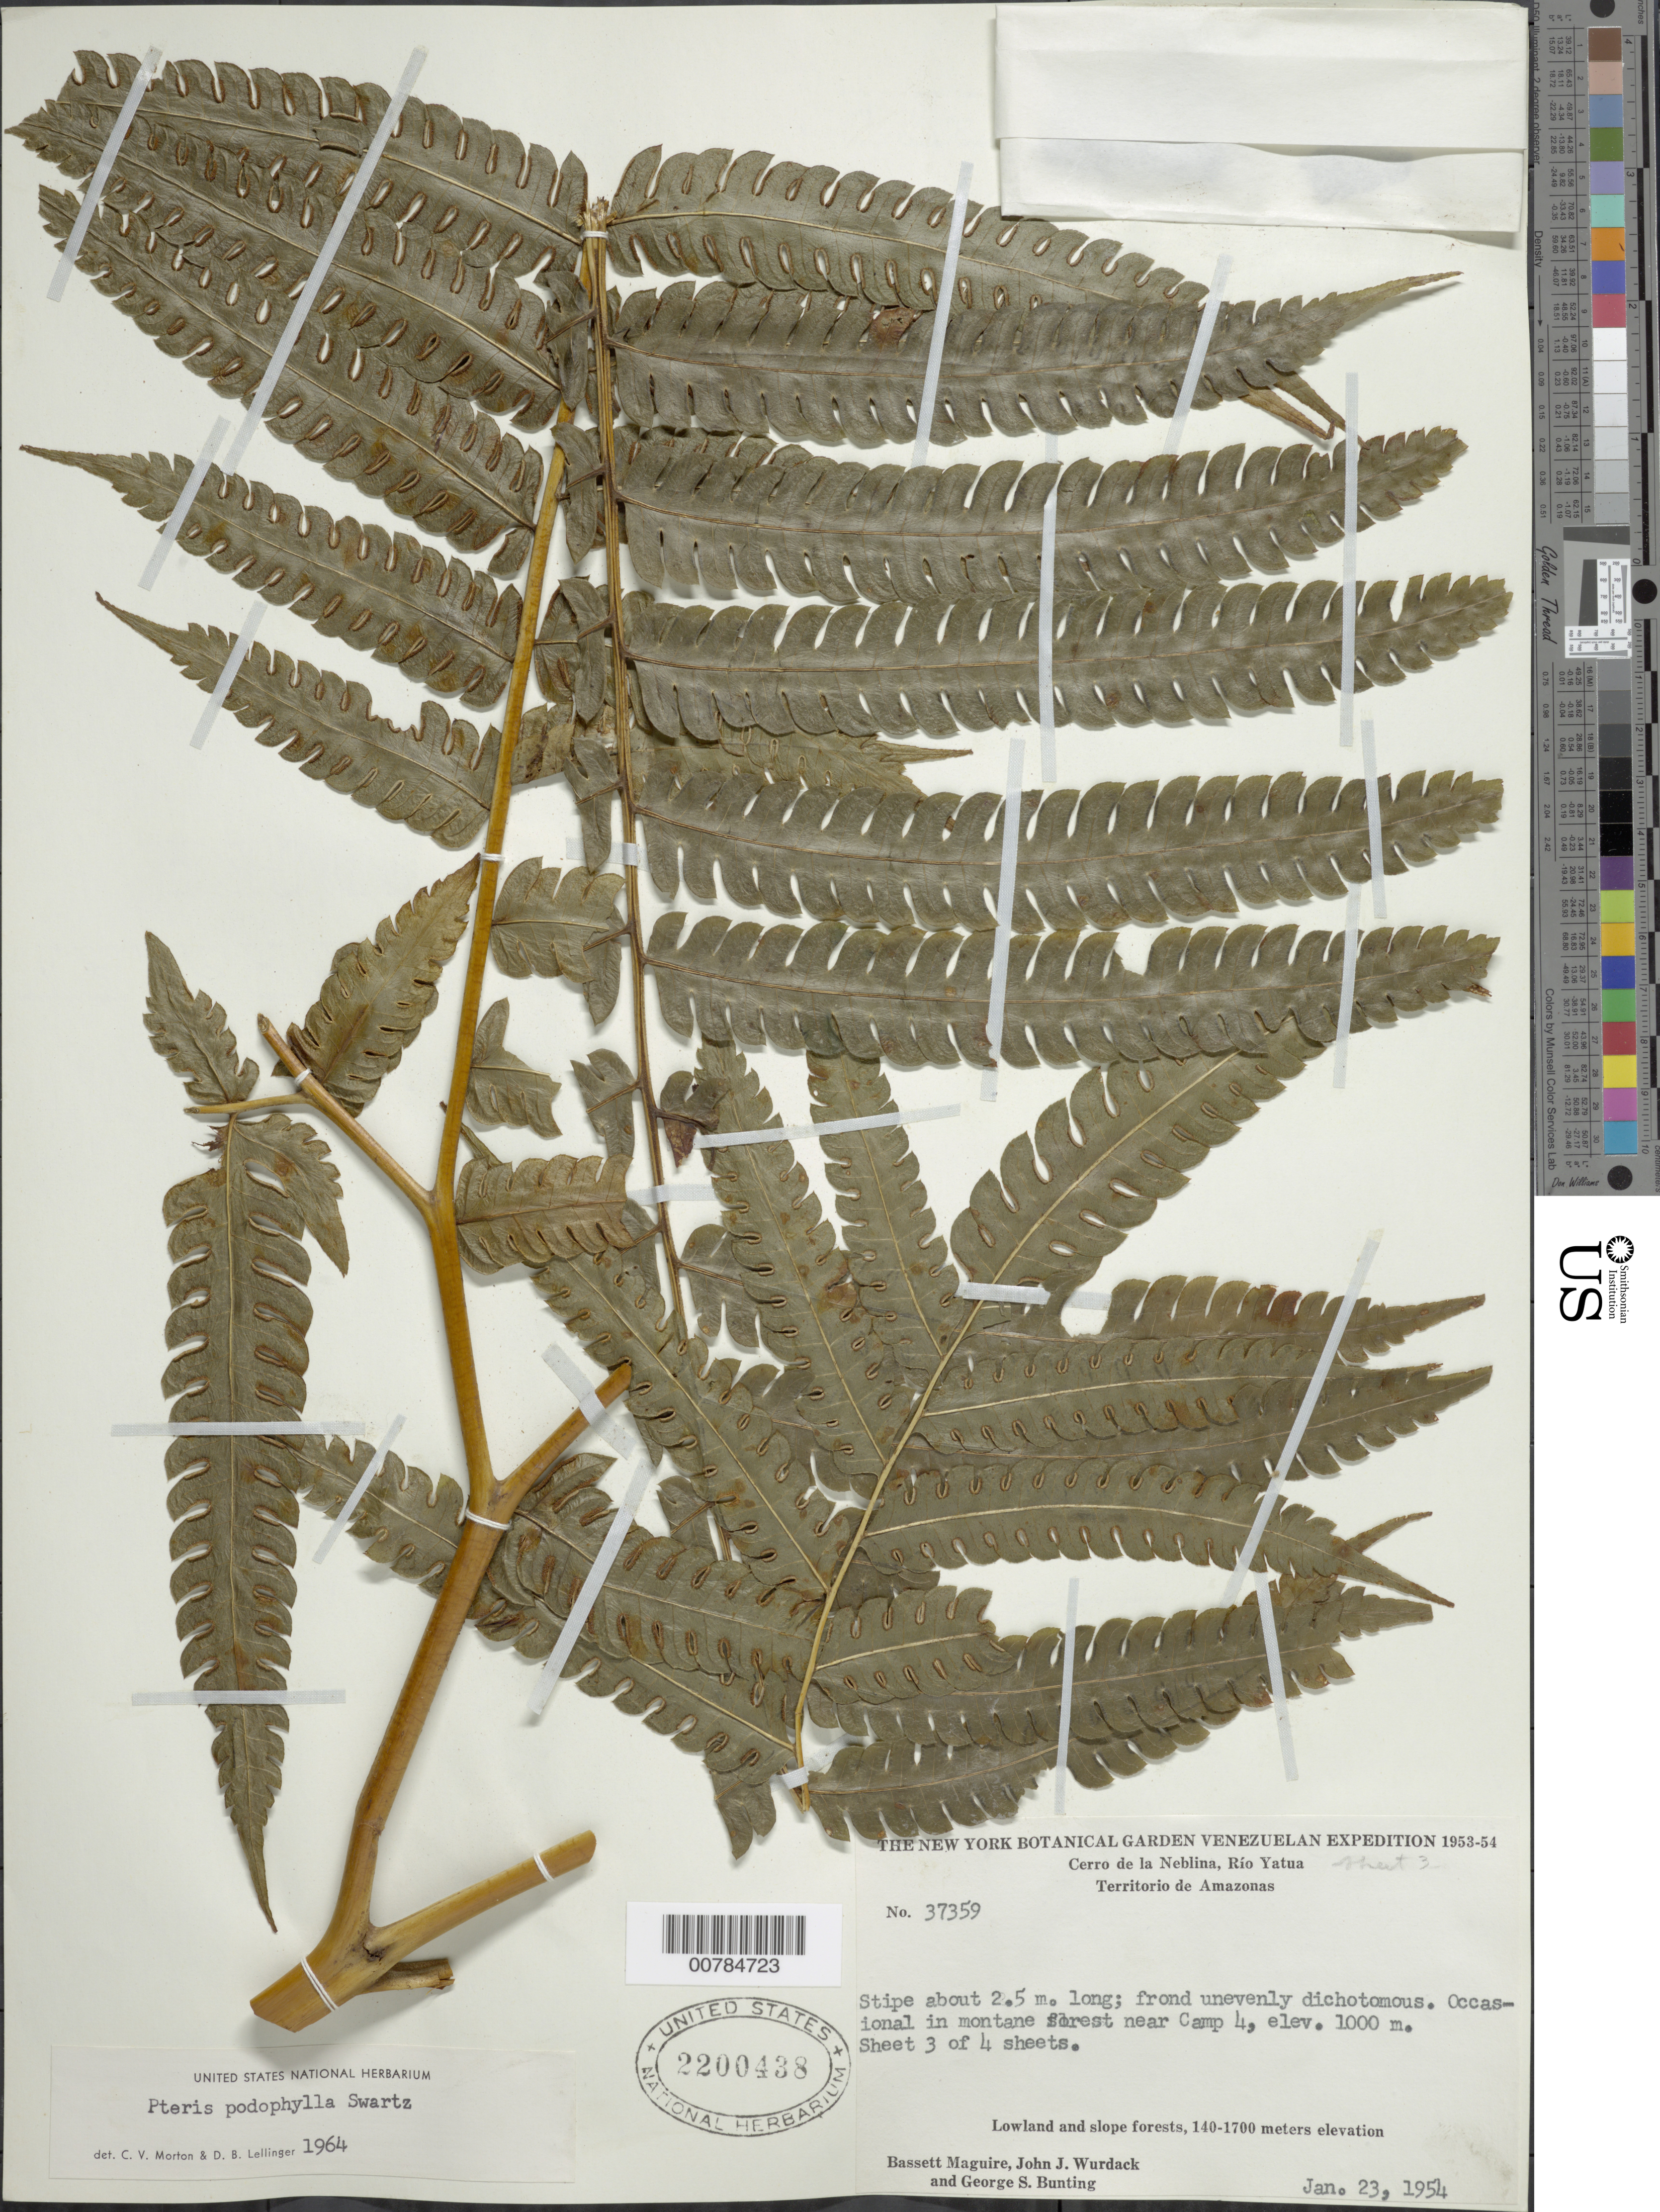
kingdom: Plantae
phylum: Tracheophyta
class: Polypodiopsida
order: Polypodiales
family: Pteridaceae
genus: Pteris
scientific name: Pteris podophylla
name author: Sw.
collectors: B. Maguire, J. J. Wurdack & G. S. Bunting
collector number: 37359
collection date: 1954-01-23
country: Venezuela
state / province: Amazonas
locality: Cerro de la Neblina, Rio Yatua, Territorio de Amazonas, Occasional in montane forest near Camp 4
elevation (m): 1000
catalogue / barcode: US 2200438